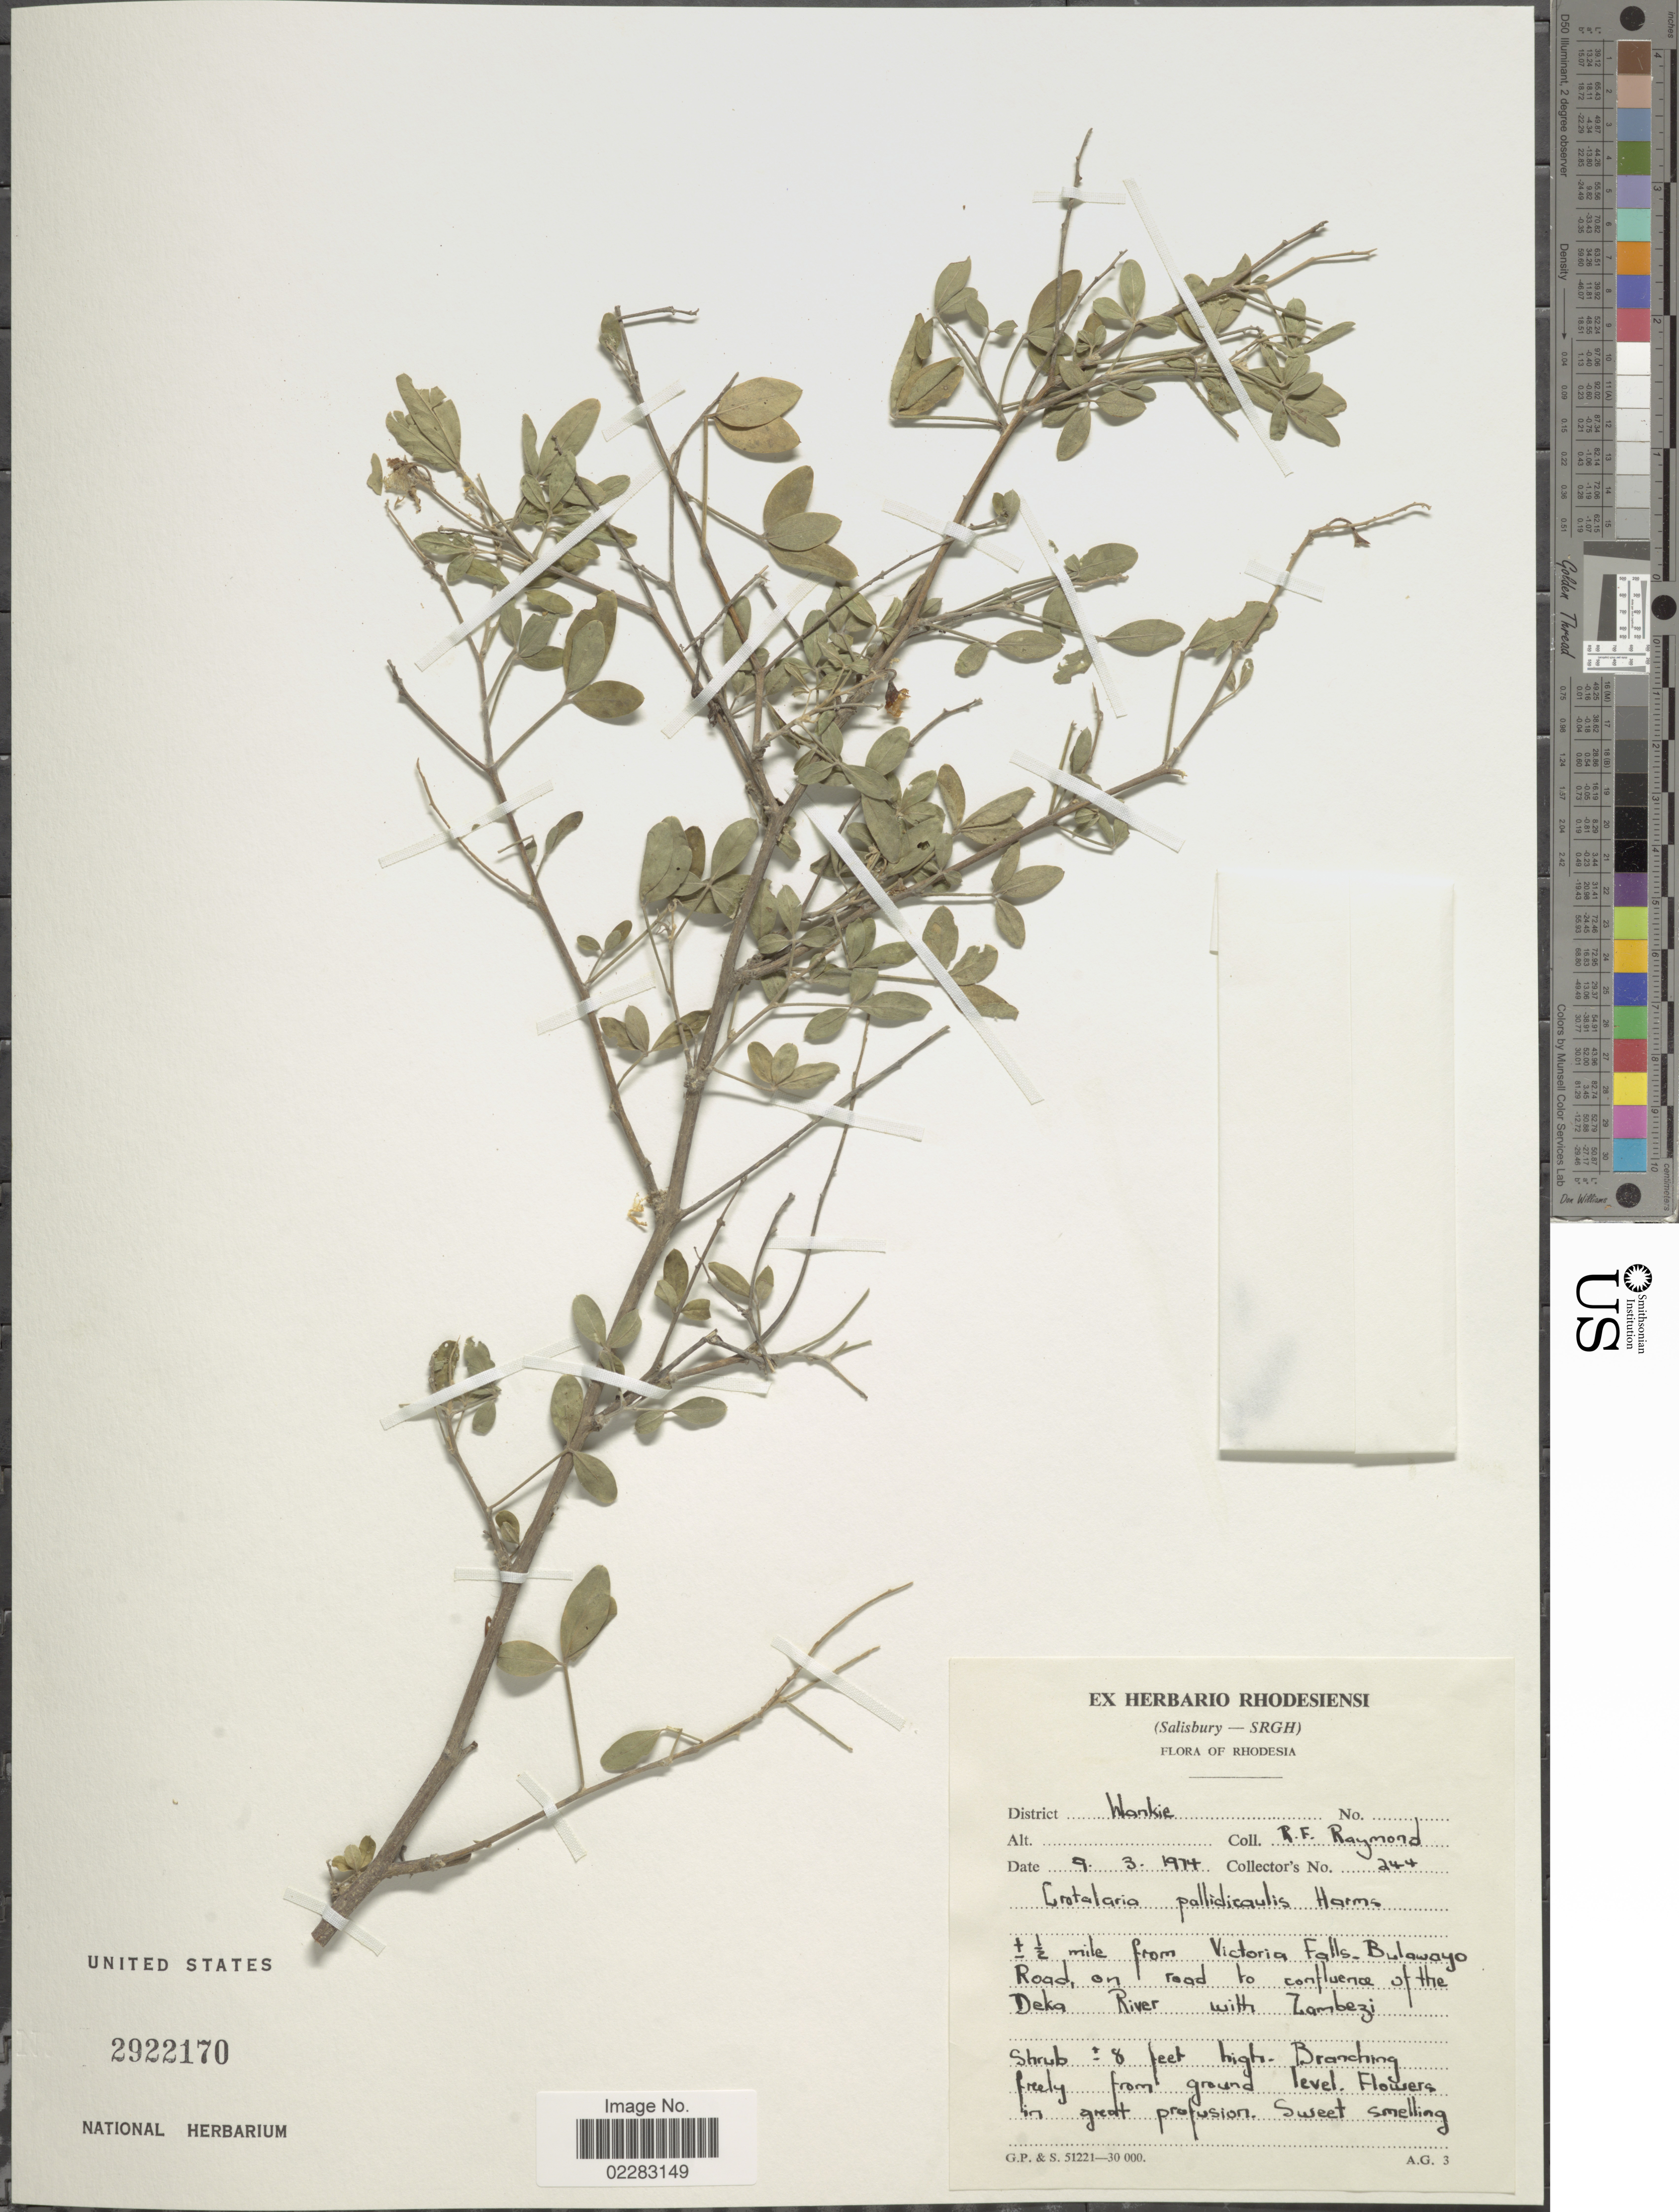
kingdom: Plantae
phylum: Tracheophyta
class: Magnoliopsida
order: Fabales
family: Fabaceae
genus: Crotalaria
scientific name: Crotalaria pallidicaulis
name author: Harms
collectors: R. Raymond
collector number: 244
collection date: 1974-03-09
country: Zimbabwe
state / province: Bulawayo (city)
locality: District Wankie, +/- 1/2 mile from Victoria Falls, Bulawayo Road, on road to confluence of the Deka River with Zambezi.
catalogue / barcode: US 2922170